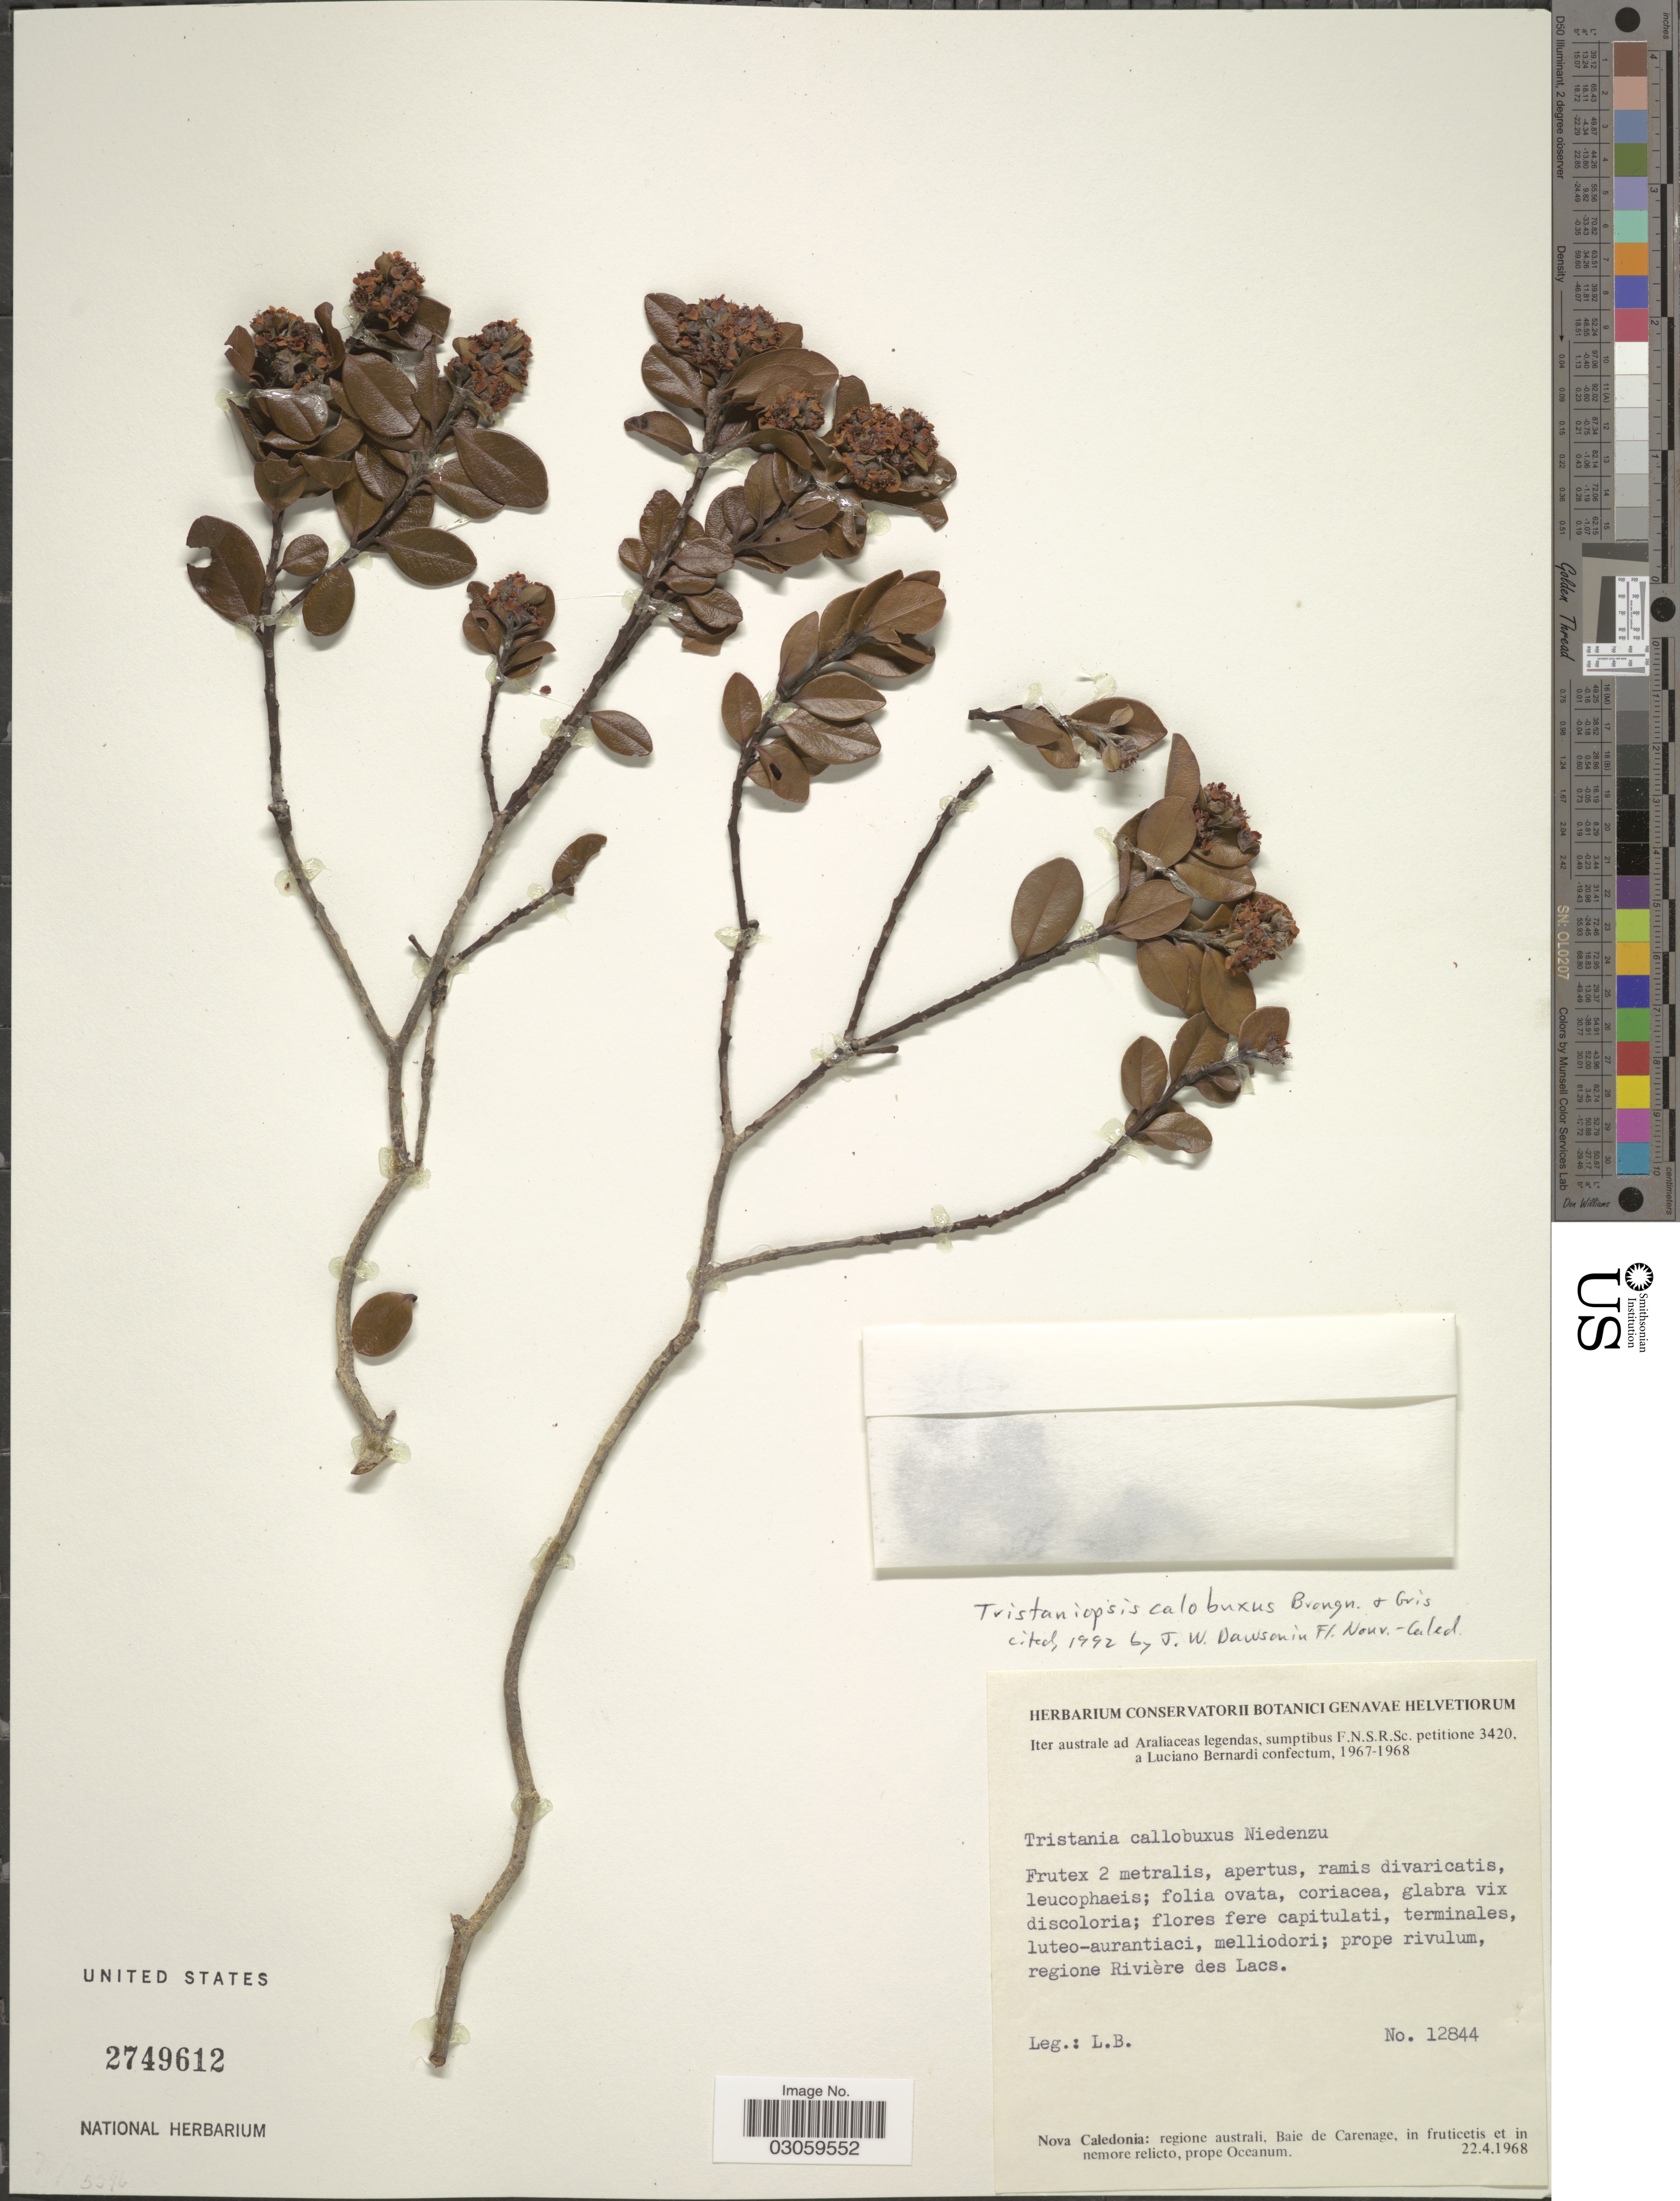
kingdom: Plantae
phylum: Tracheophyta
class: Magnoliopsida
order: Myrtales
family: Myrtaceae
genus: Tristaniopsis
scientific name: Tristaniopsis callobuxus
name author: Brongn. & Gris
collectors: L. Bernardi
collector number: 12844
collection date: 1967/1968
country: New Caledonia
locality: Prope rivulum, regione Rivière des Lacs. Nova Caledonia: regione australi, Baie de Carenage, prope Oceanum.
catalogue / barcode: US 2749612